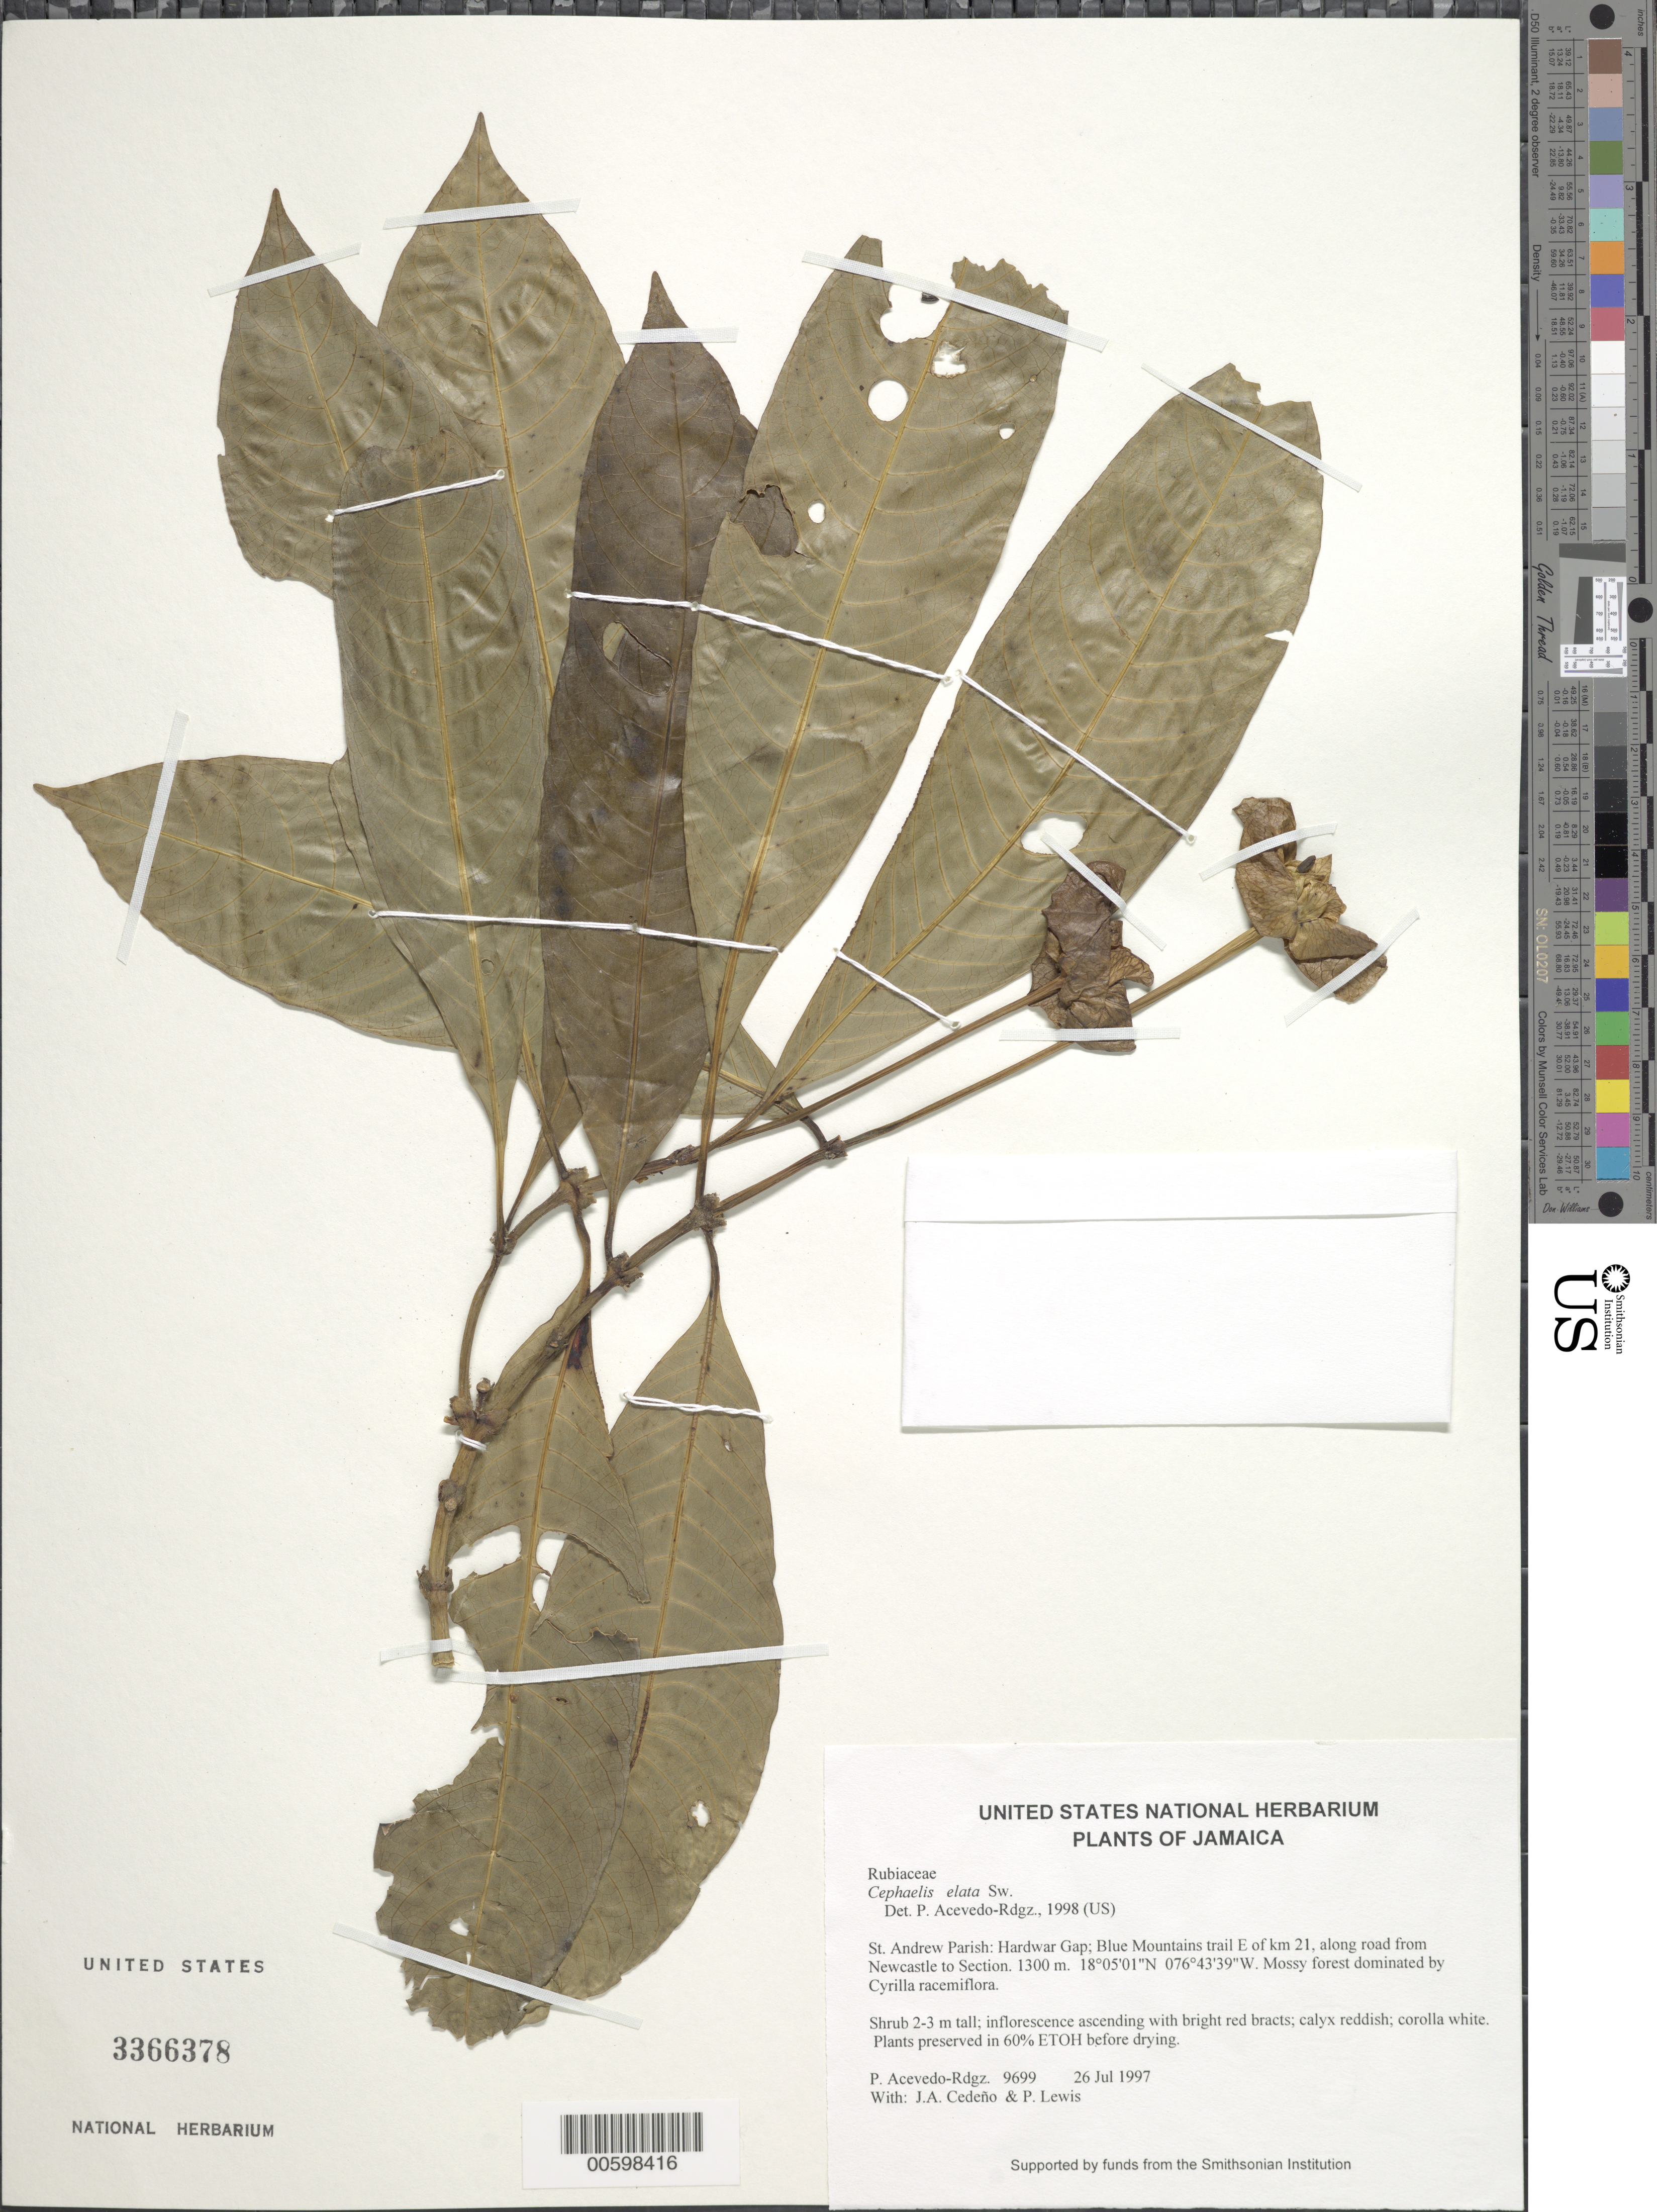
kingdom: Plantae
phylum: Tracheophyta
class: Magnoliopsida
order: Gentianales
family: Rubiaceae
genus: Cephaelis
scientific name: Cephaelis elata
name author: Sw.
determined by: Acevedo-Rodríguez, P., (BOT), Smithsonian Institution - National Museum of Natural History (UNITED STATES)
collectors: P. Acevedo-Rodr., J. A. Cedeño M. & P. Lewis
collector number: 9699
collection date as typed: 26 Jul 1997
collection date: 1997-07-26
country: Jamaica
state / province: Saint Andrew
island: Jamaica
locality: St. Andrew Parish: Hardwar Gap; Blue Mountains trail E of km 21, along road from Newcastle to Section.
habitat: Mossy forest dominated by Cyrilla racemiflora.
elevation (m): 1300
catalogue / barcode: US 3366378